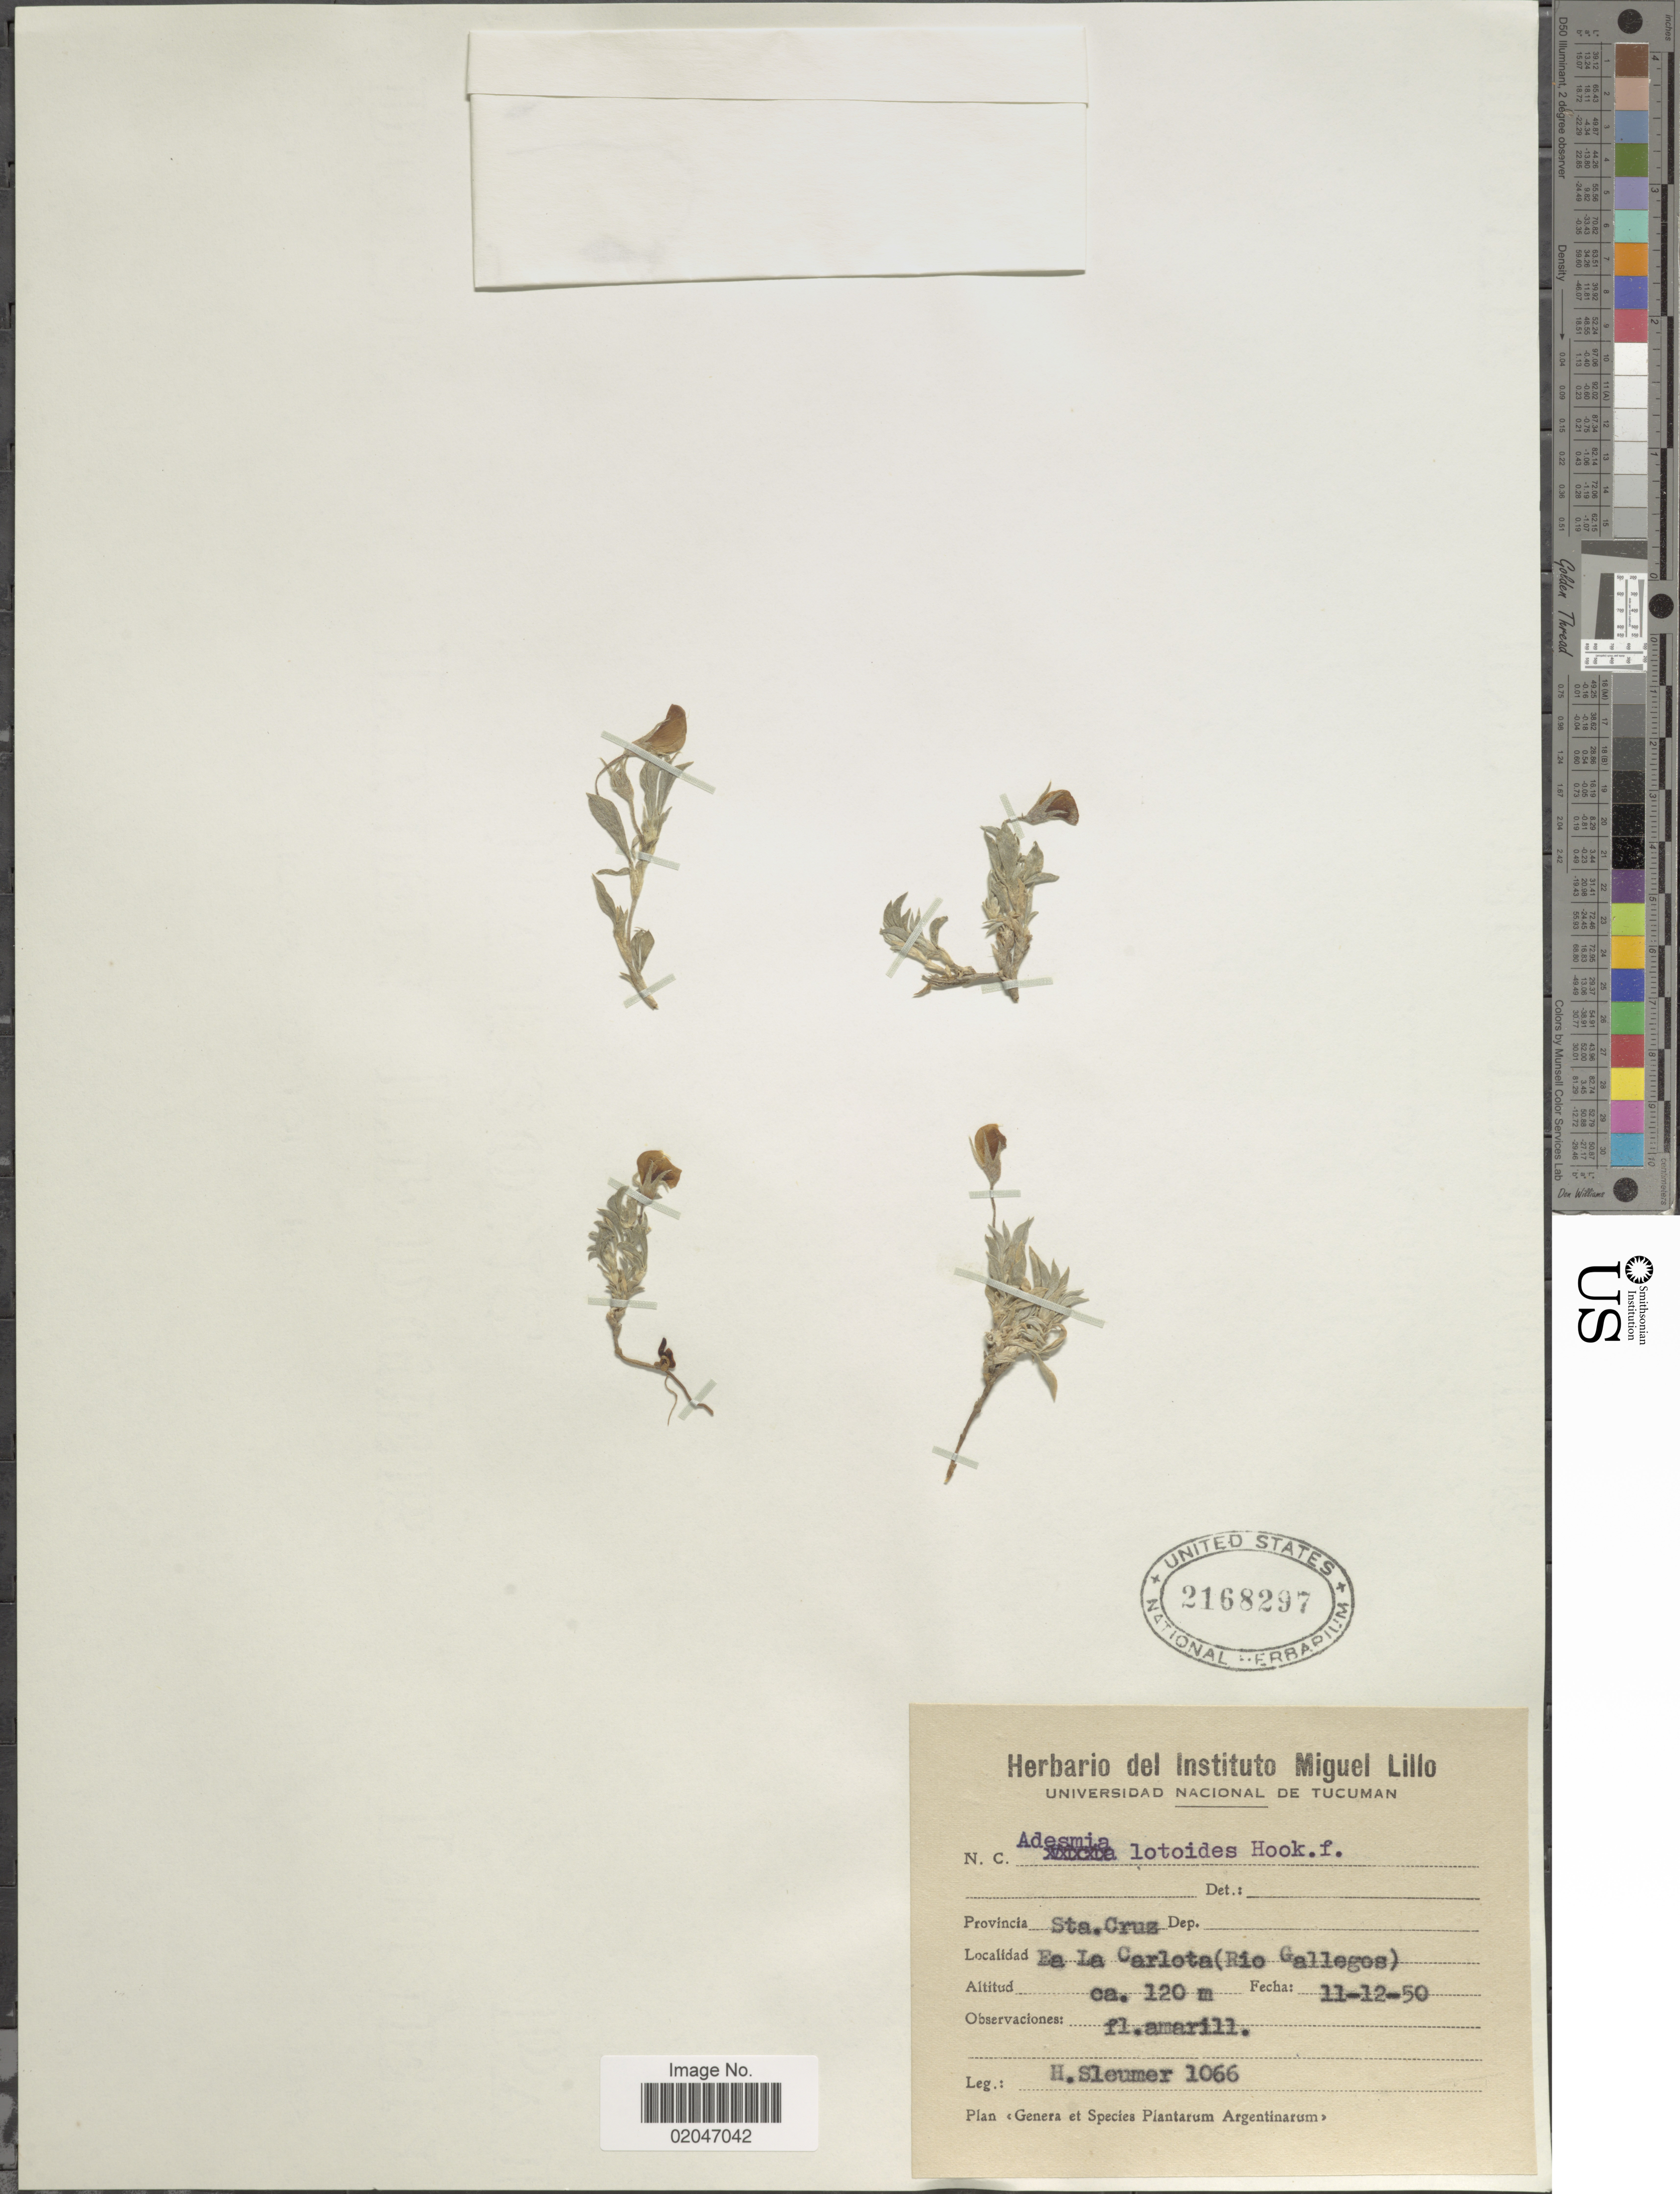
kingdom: Plantae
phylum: Tracheophyta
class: Magnoliopsida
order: Fabales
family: Fabaceae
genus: Adesmia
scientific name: Adesmia lotoides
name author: Hook. f.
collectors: H. O. Sleumer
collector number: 1066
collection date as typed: Transcribed d/m/y: 11/12/50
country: Argentina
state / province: Santa Cruz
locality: Ea La Carlota (Rio Gallegos)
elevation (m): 120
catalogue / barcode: US 2168297